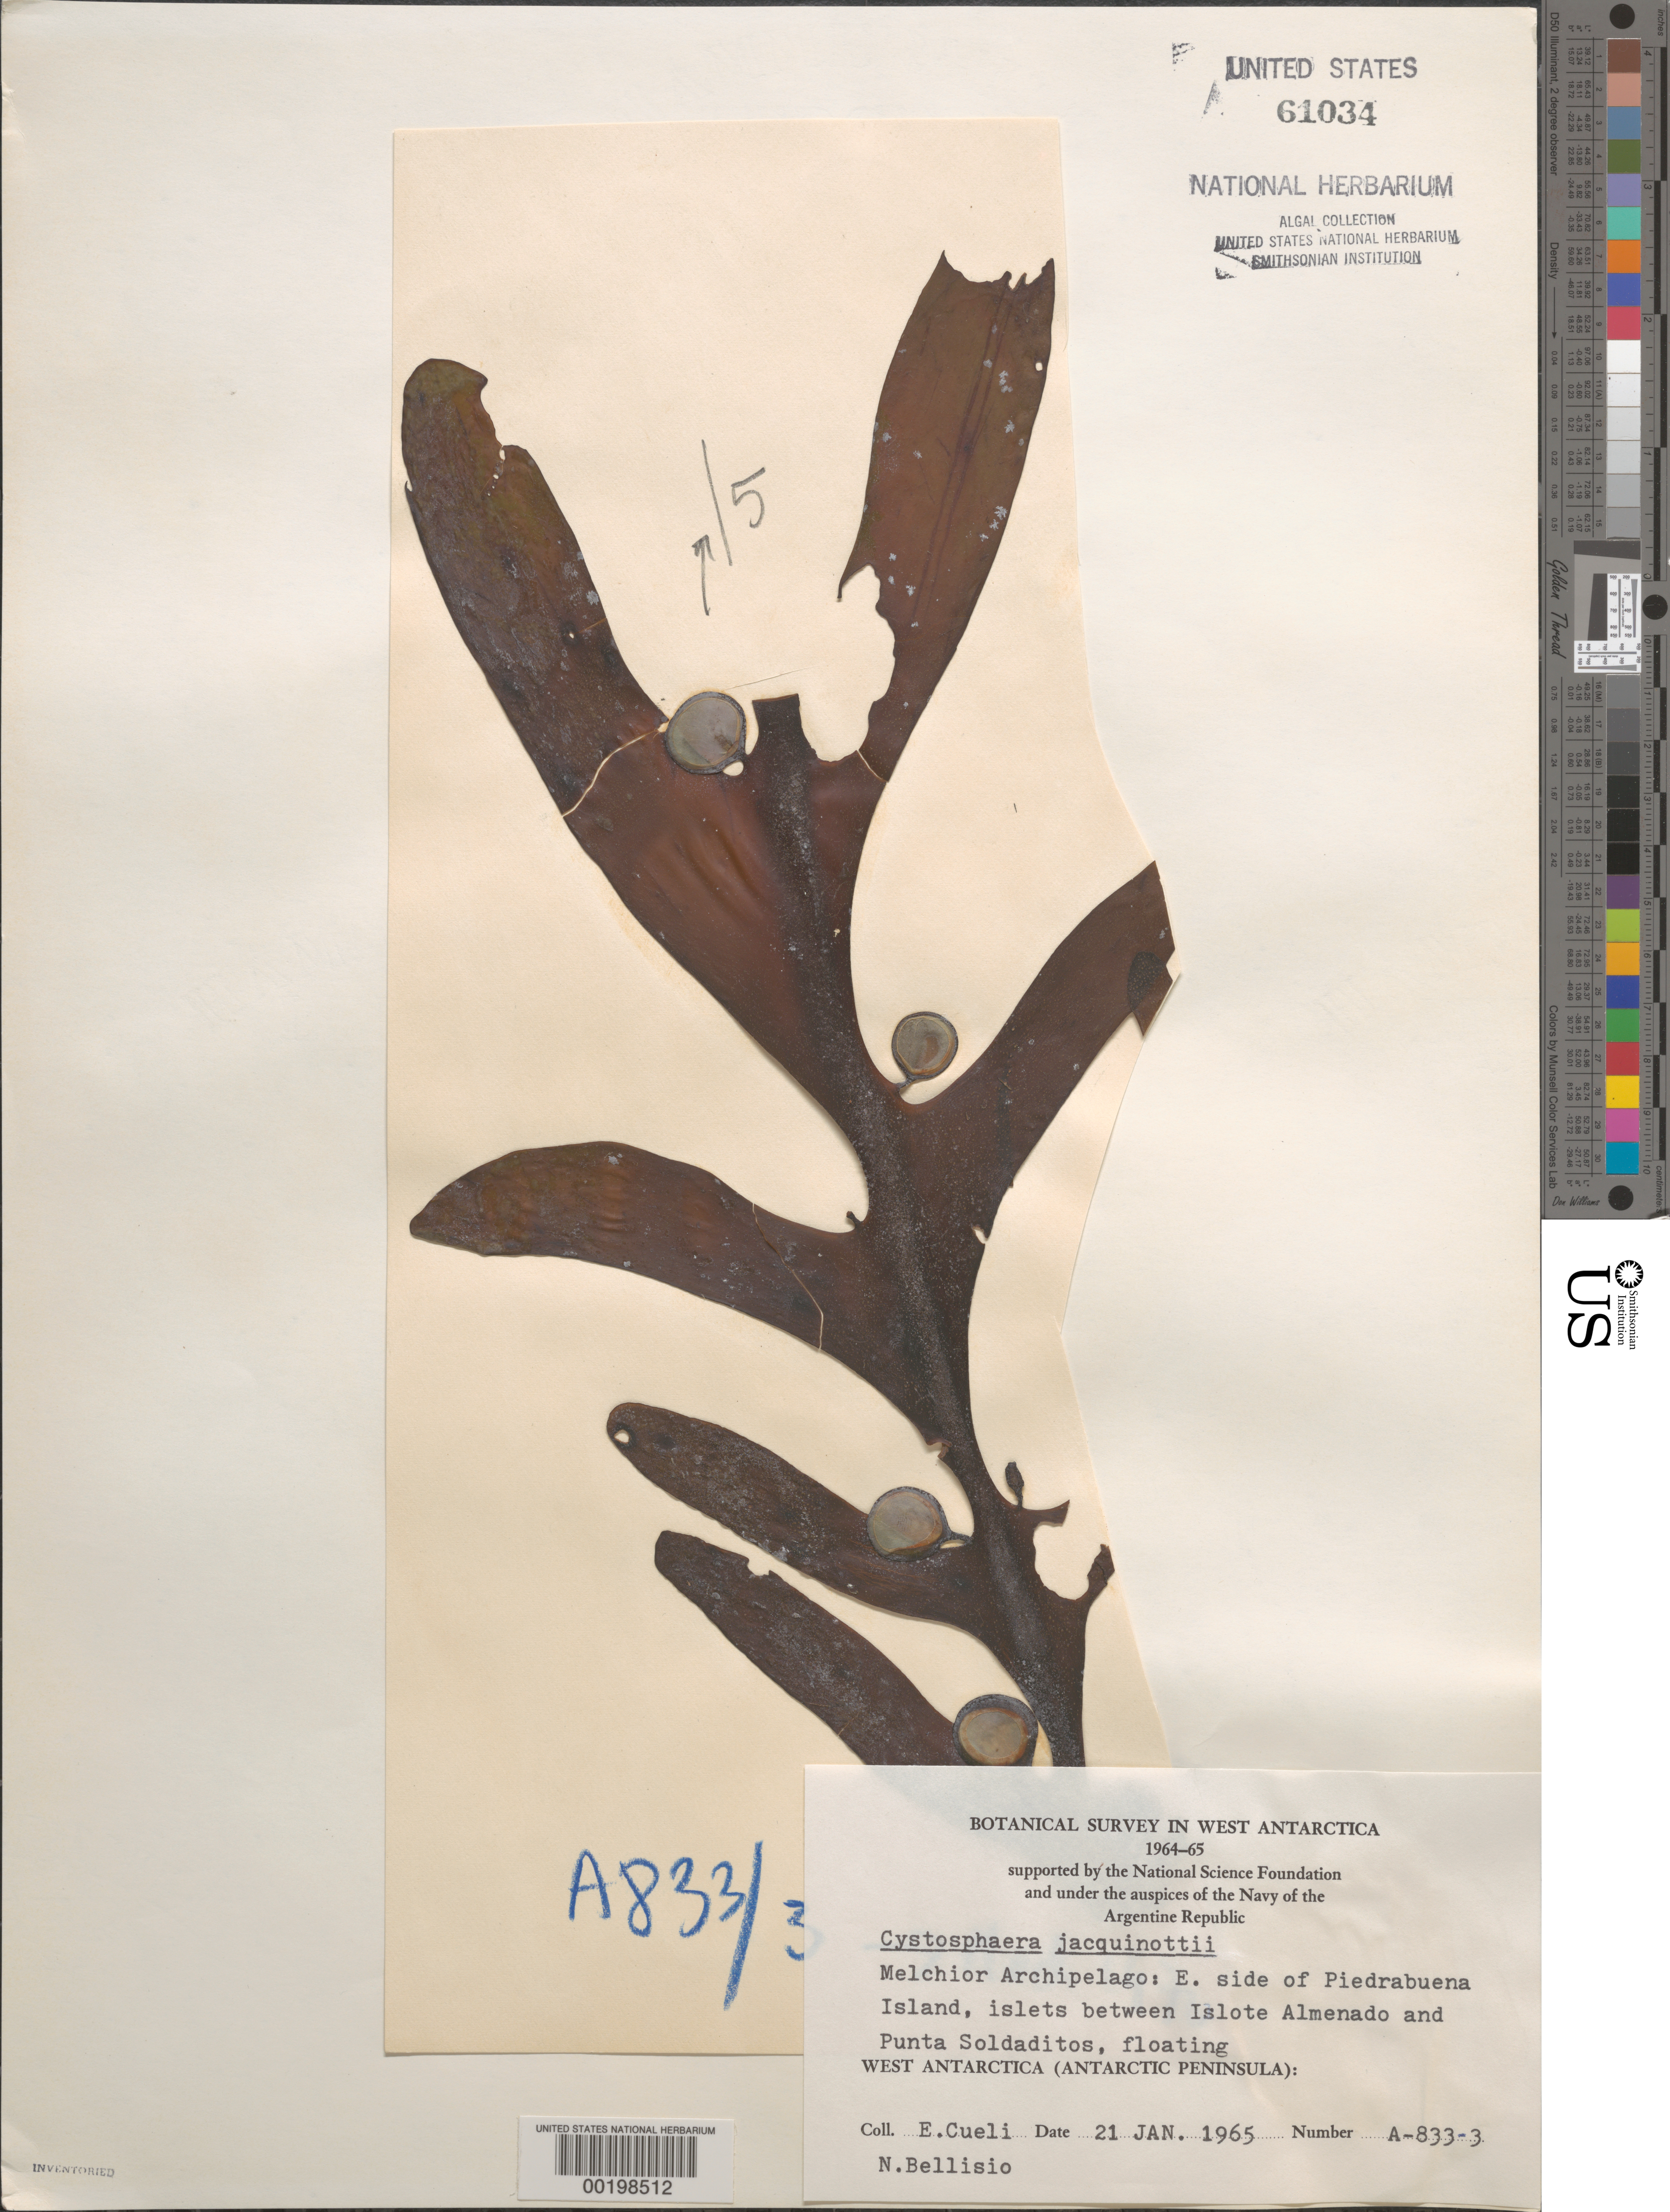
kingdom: Chromista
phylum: Ochrophyta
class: Phaeophyceae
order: Fucales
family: Seirococcaceae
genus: Cystosphaera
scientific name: Cystosphaera jacquinotii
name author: (Montagne) Skottsberg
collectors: E. Cueli & N. Bellisio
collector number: A-833-3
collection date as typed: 21 Jan 1965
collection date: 1965-01-21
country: Antarctica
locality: Eta Island, islets between Islote Almenado & Punta Soladitos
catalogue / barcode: US 61034